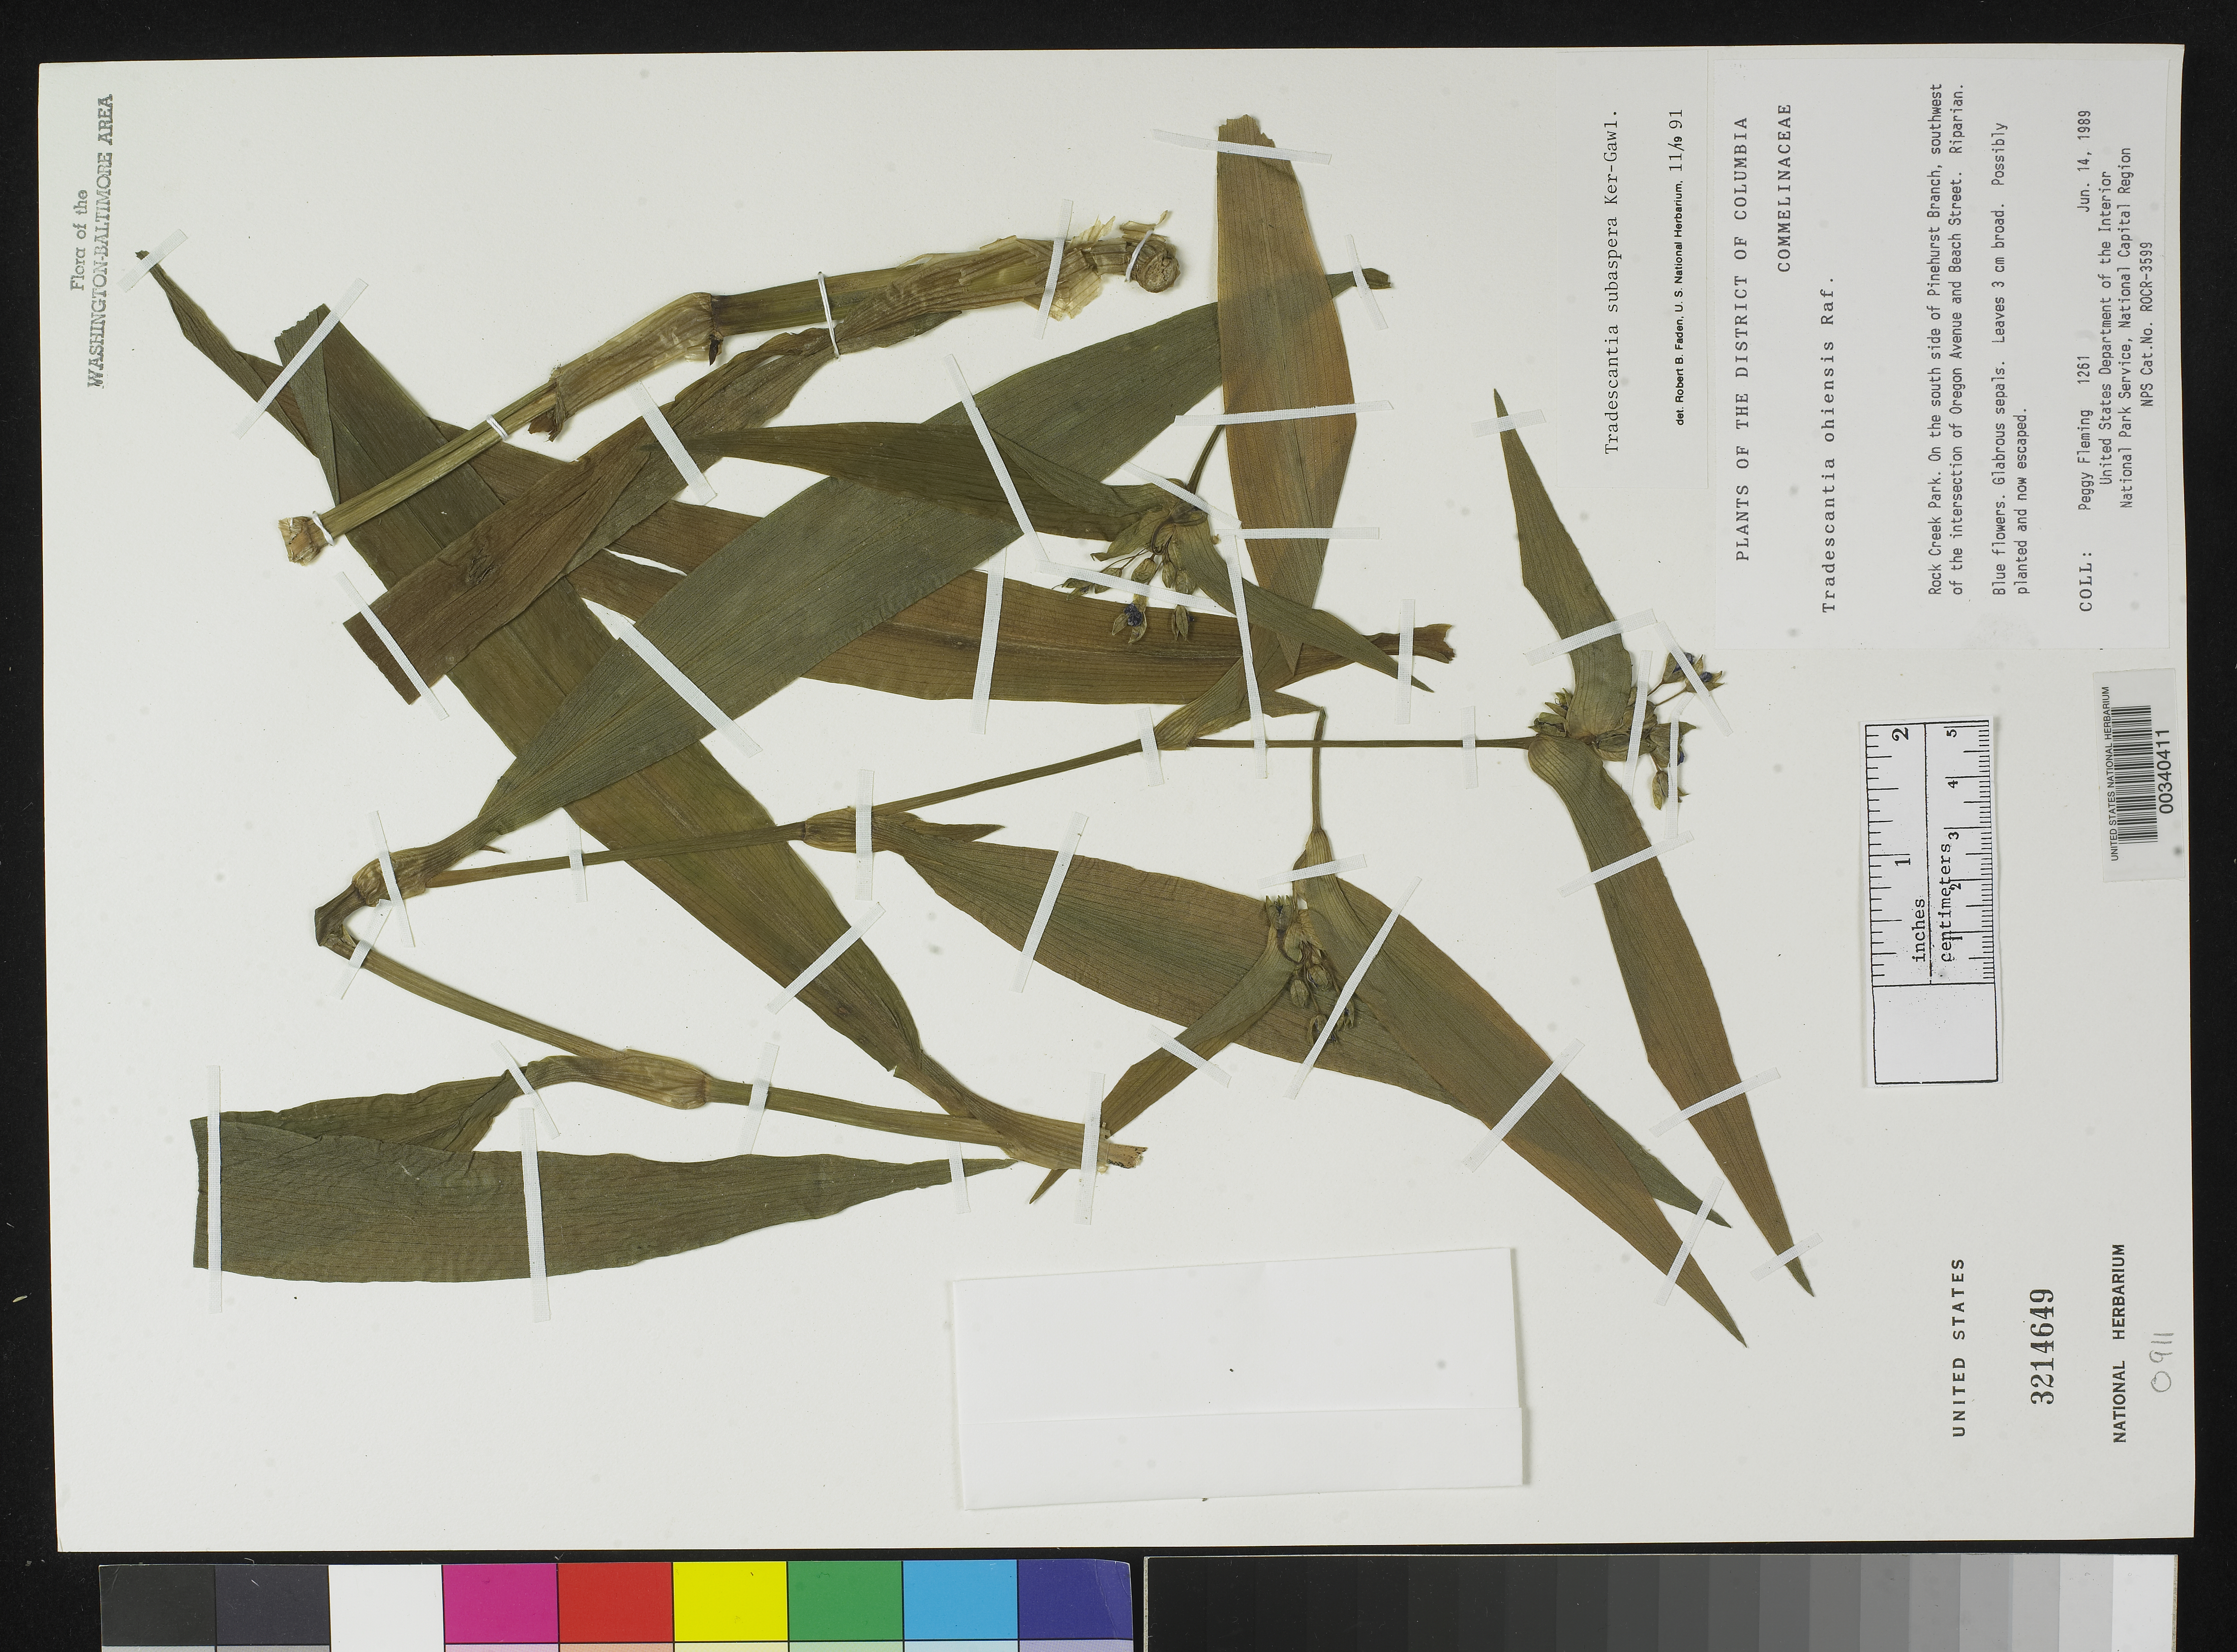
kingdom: Plantae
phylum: Tracheophyta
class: Liliopsida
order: Commelinales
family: Commelinaceae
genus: Tradescantia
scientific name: Tradescantia subaspera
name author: Ker Gawl.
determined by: Faden, Robert B., (US), Smithsonian Institution - National Museum of Natural History (UNITED STATES)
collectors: P. Fleming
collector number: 1261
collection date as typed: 14 Jun 1989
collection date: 1989-06-14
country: United States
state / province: District of Columbia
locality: Rock Creek Park, S side of Pinehurst Branch, SW of intersection of Oregon Ave. and Beach St Rock Creek Park & vicinity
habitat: Possibly planted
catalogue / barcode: US 3214649